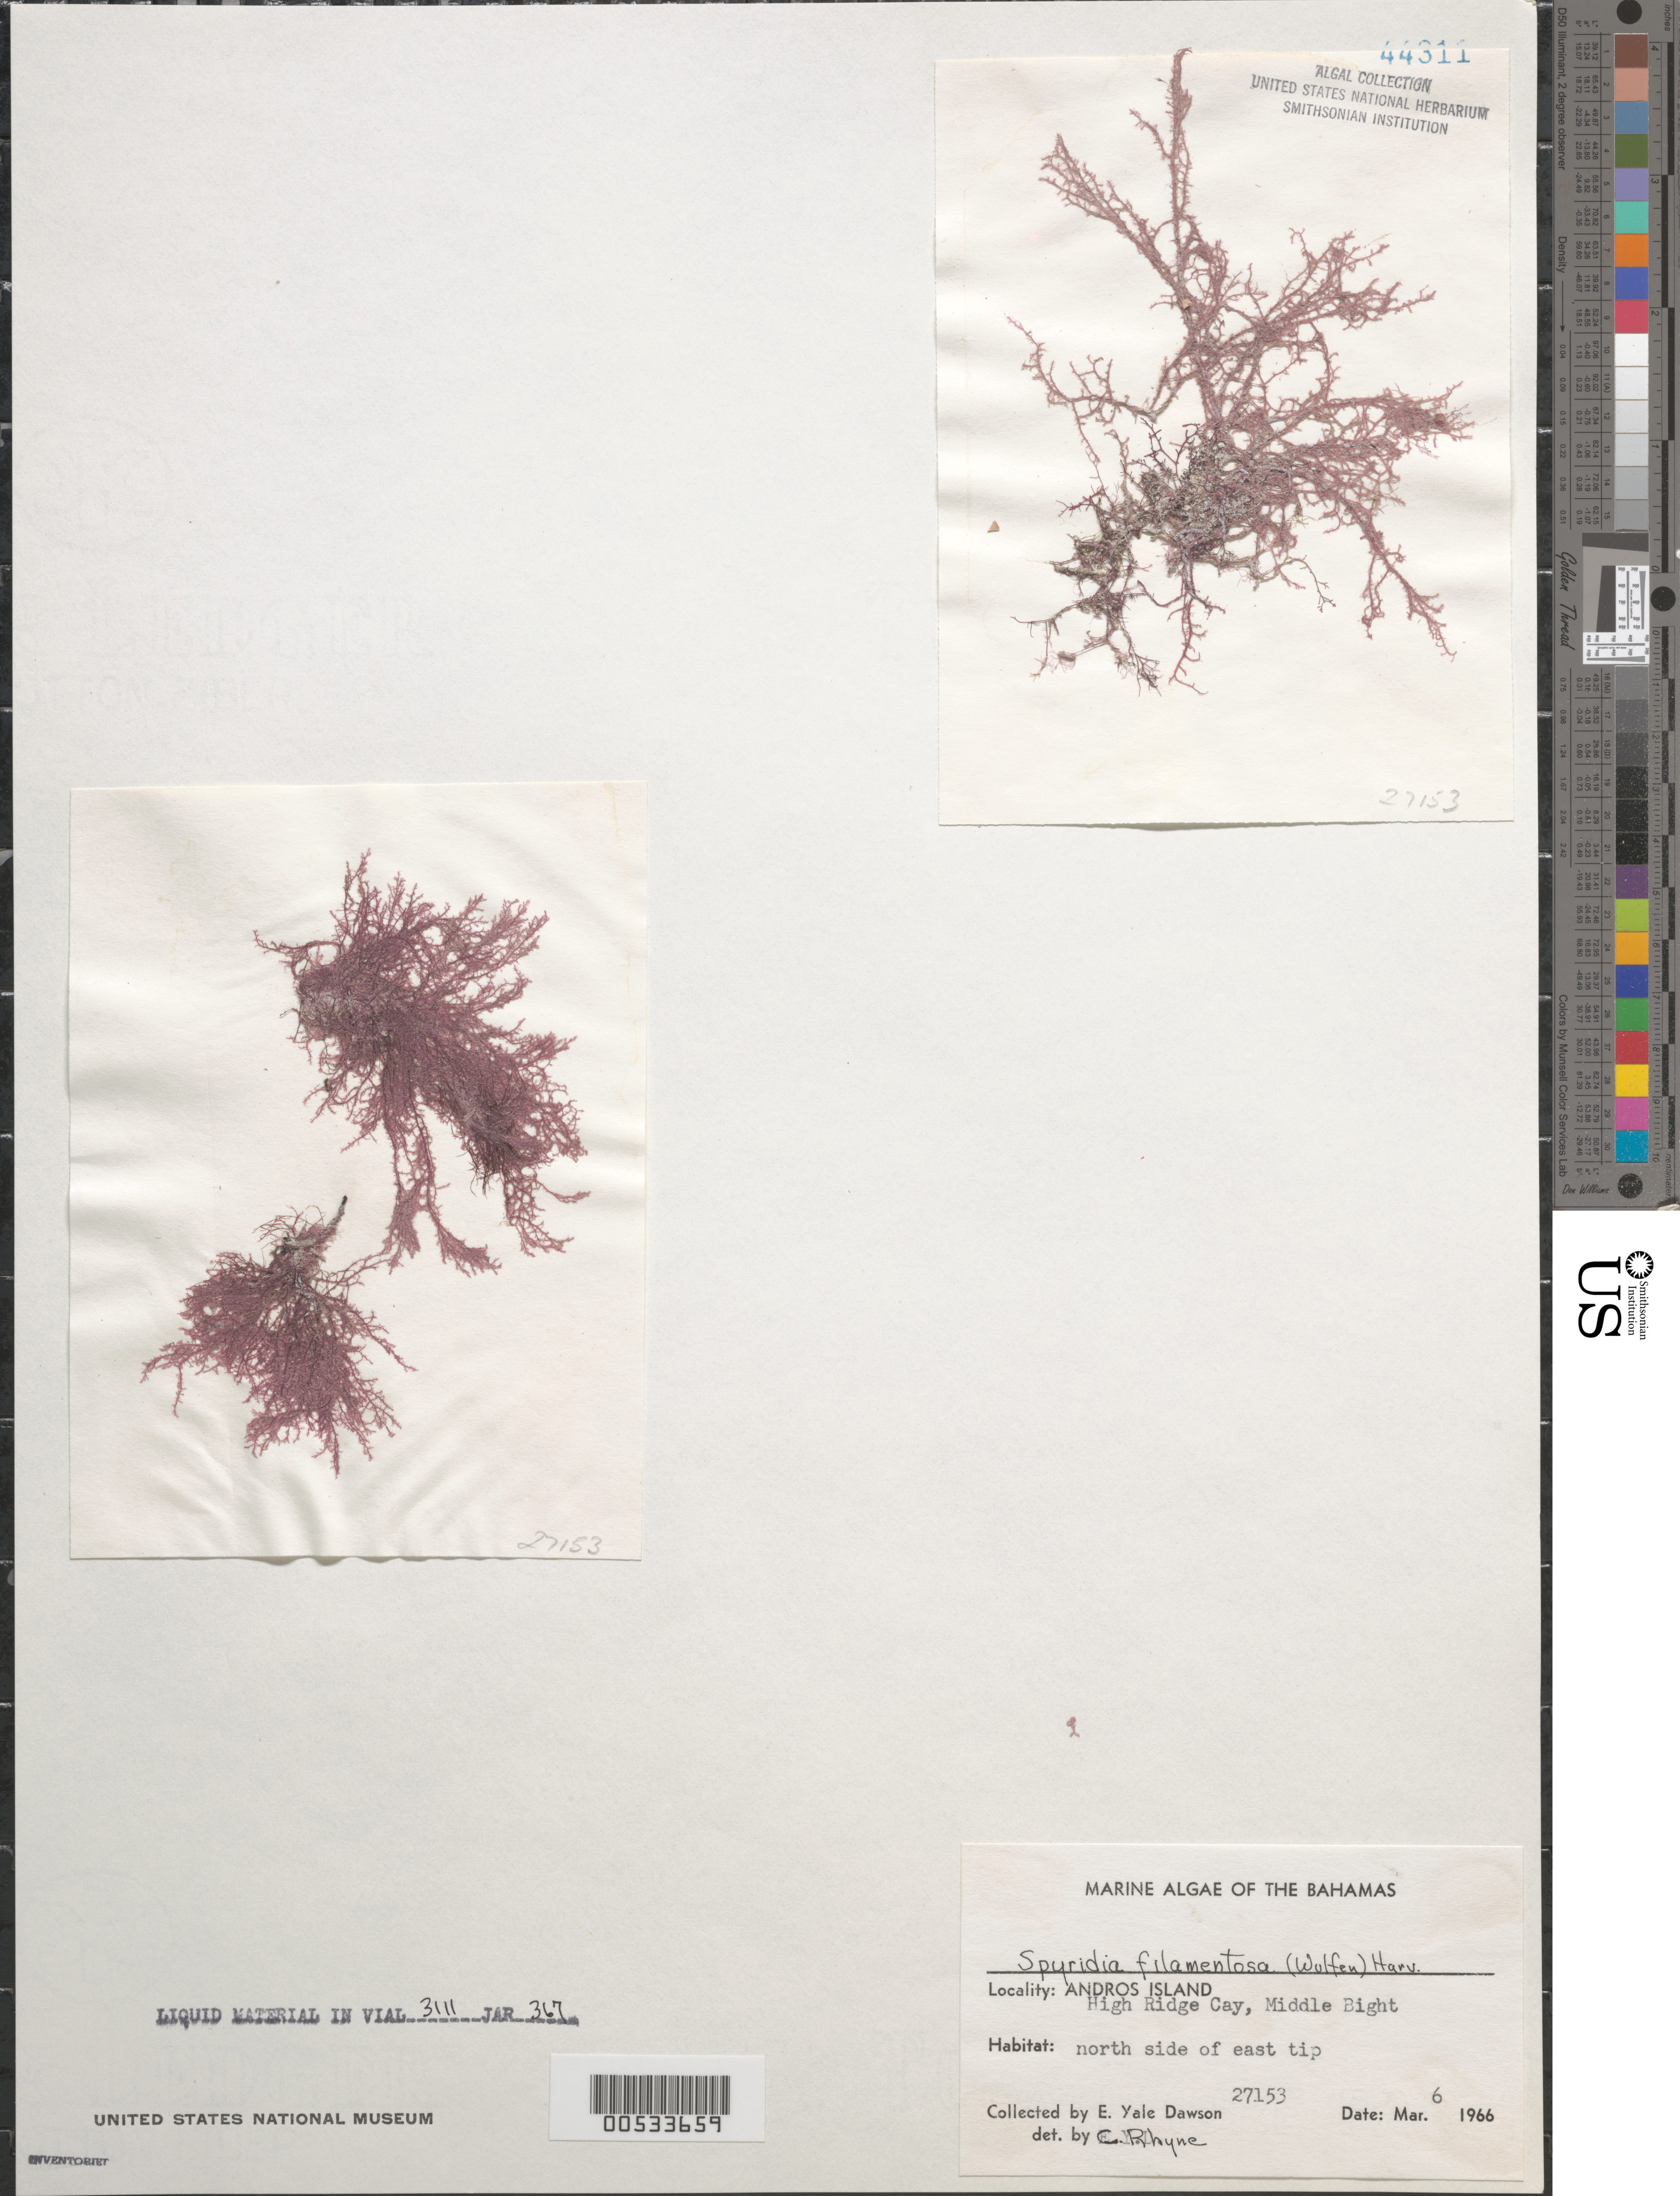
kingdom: Plantae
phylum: Rhodophyta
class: Florideophyceae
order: Ceramiales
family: Spyridiaceae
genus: Spyridia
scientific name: Spyridia filamentosa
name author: (Wulfen) Harv.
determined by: Rhyne, C. F.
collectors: E. Y. Dawson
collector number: EYD 27153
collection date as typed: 06 Mar 1966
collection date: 1966-03-06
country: Bahamas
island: High Ridge Cay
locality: Middle Bight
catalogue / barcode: US 44311